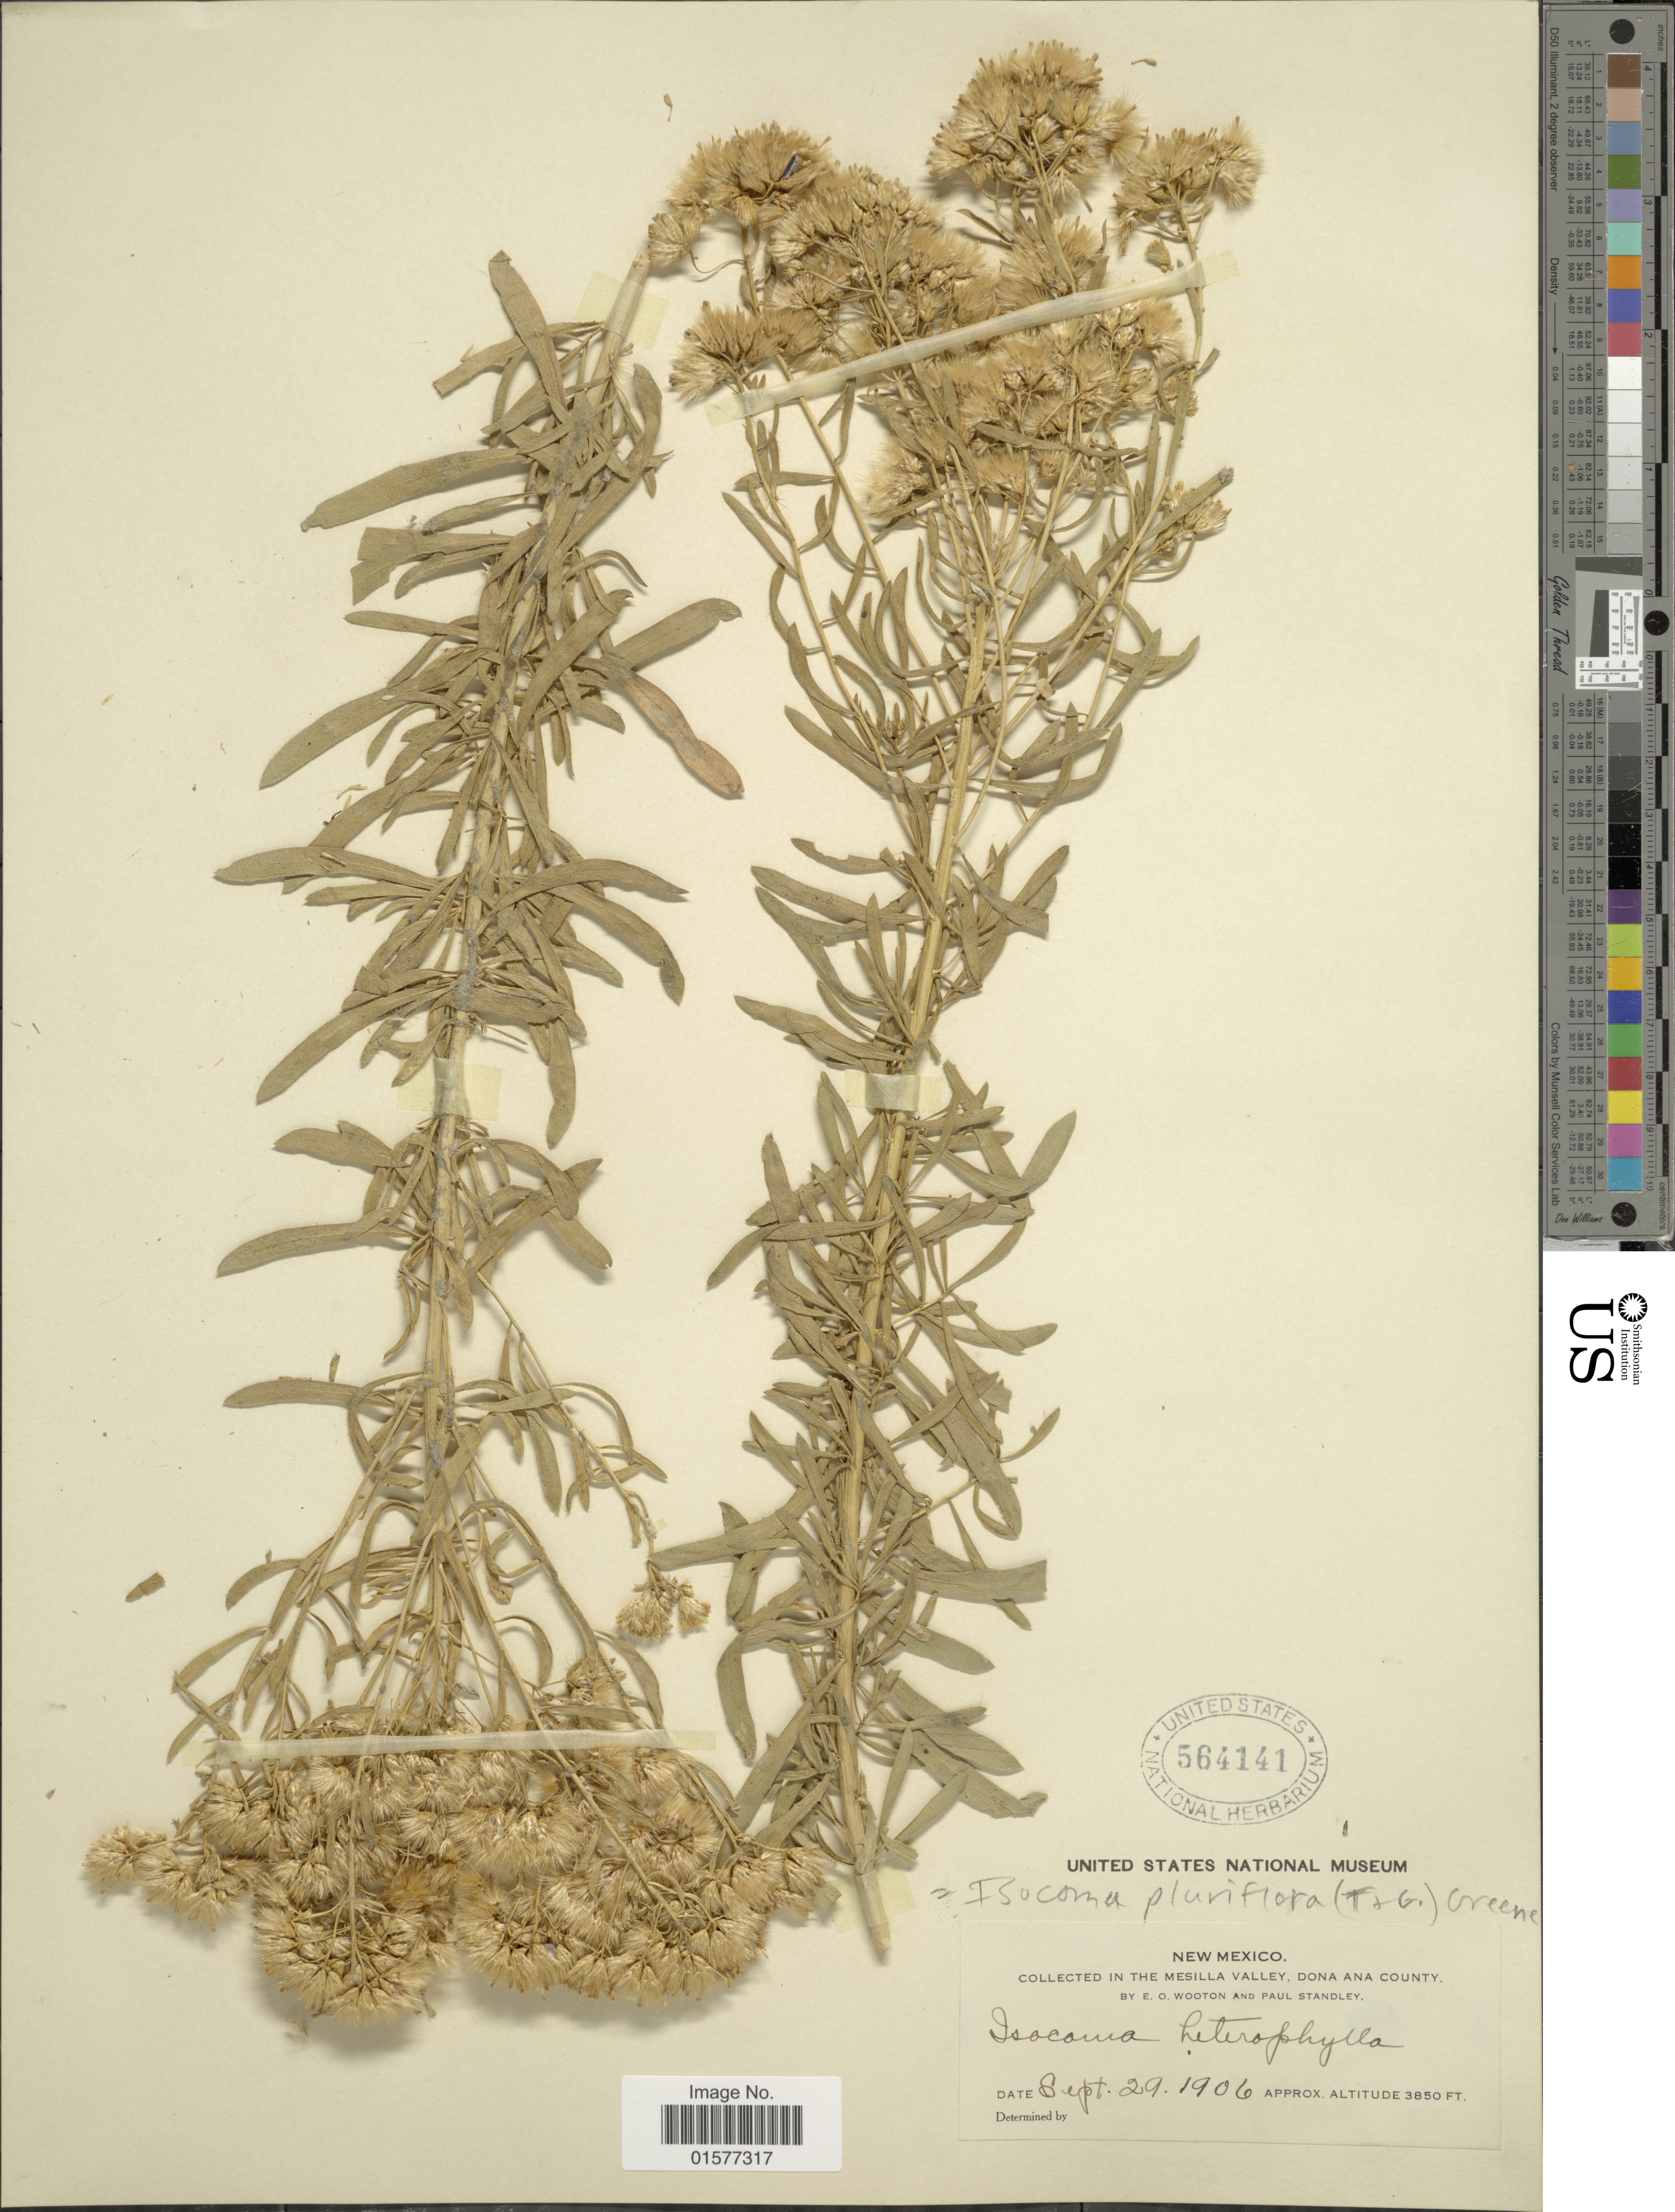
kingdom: Plantae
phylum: Tracheophyta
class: Magnoliopsida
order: Asterales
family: Asteraceae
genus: Isocoma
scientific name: Isocoma pluriflora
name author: (Torr. & A. Gray) Greene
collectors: E. O. Wooton & P. C. Standley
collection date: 1906-09-29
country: United States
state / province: New Mexico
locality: Collected in the Mesilla Valley, Dona Ana County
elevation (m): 1173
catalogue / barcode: US 564141